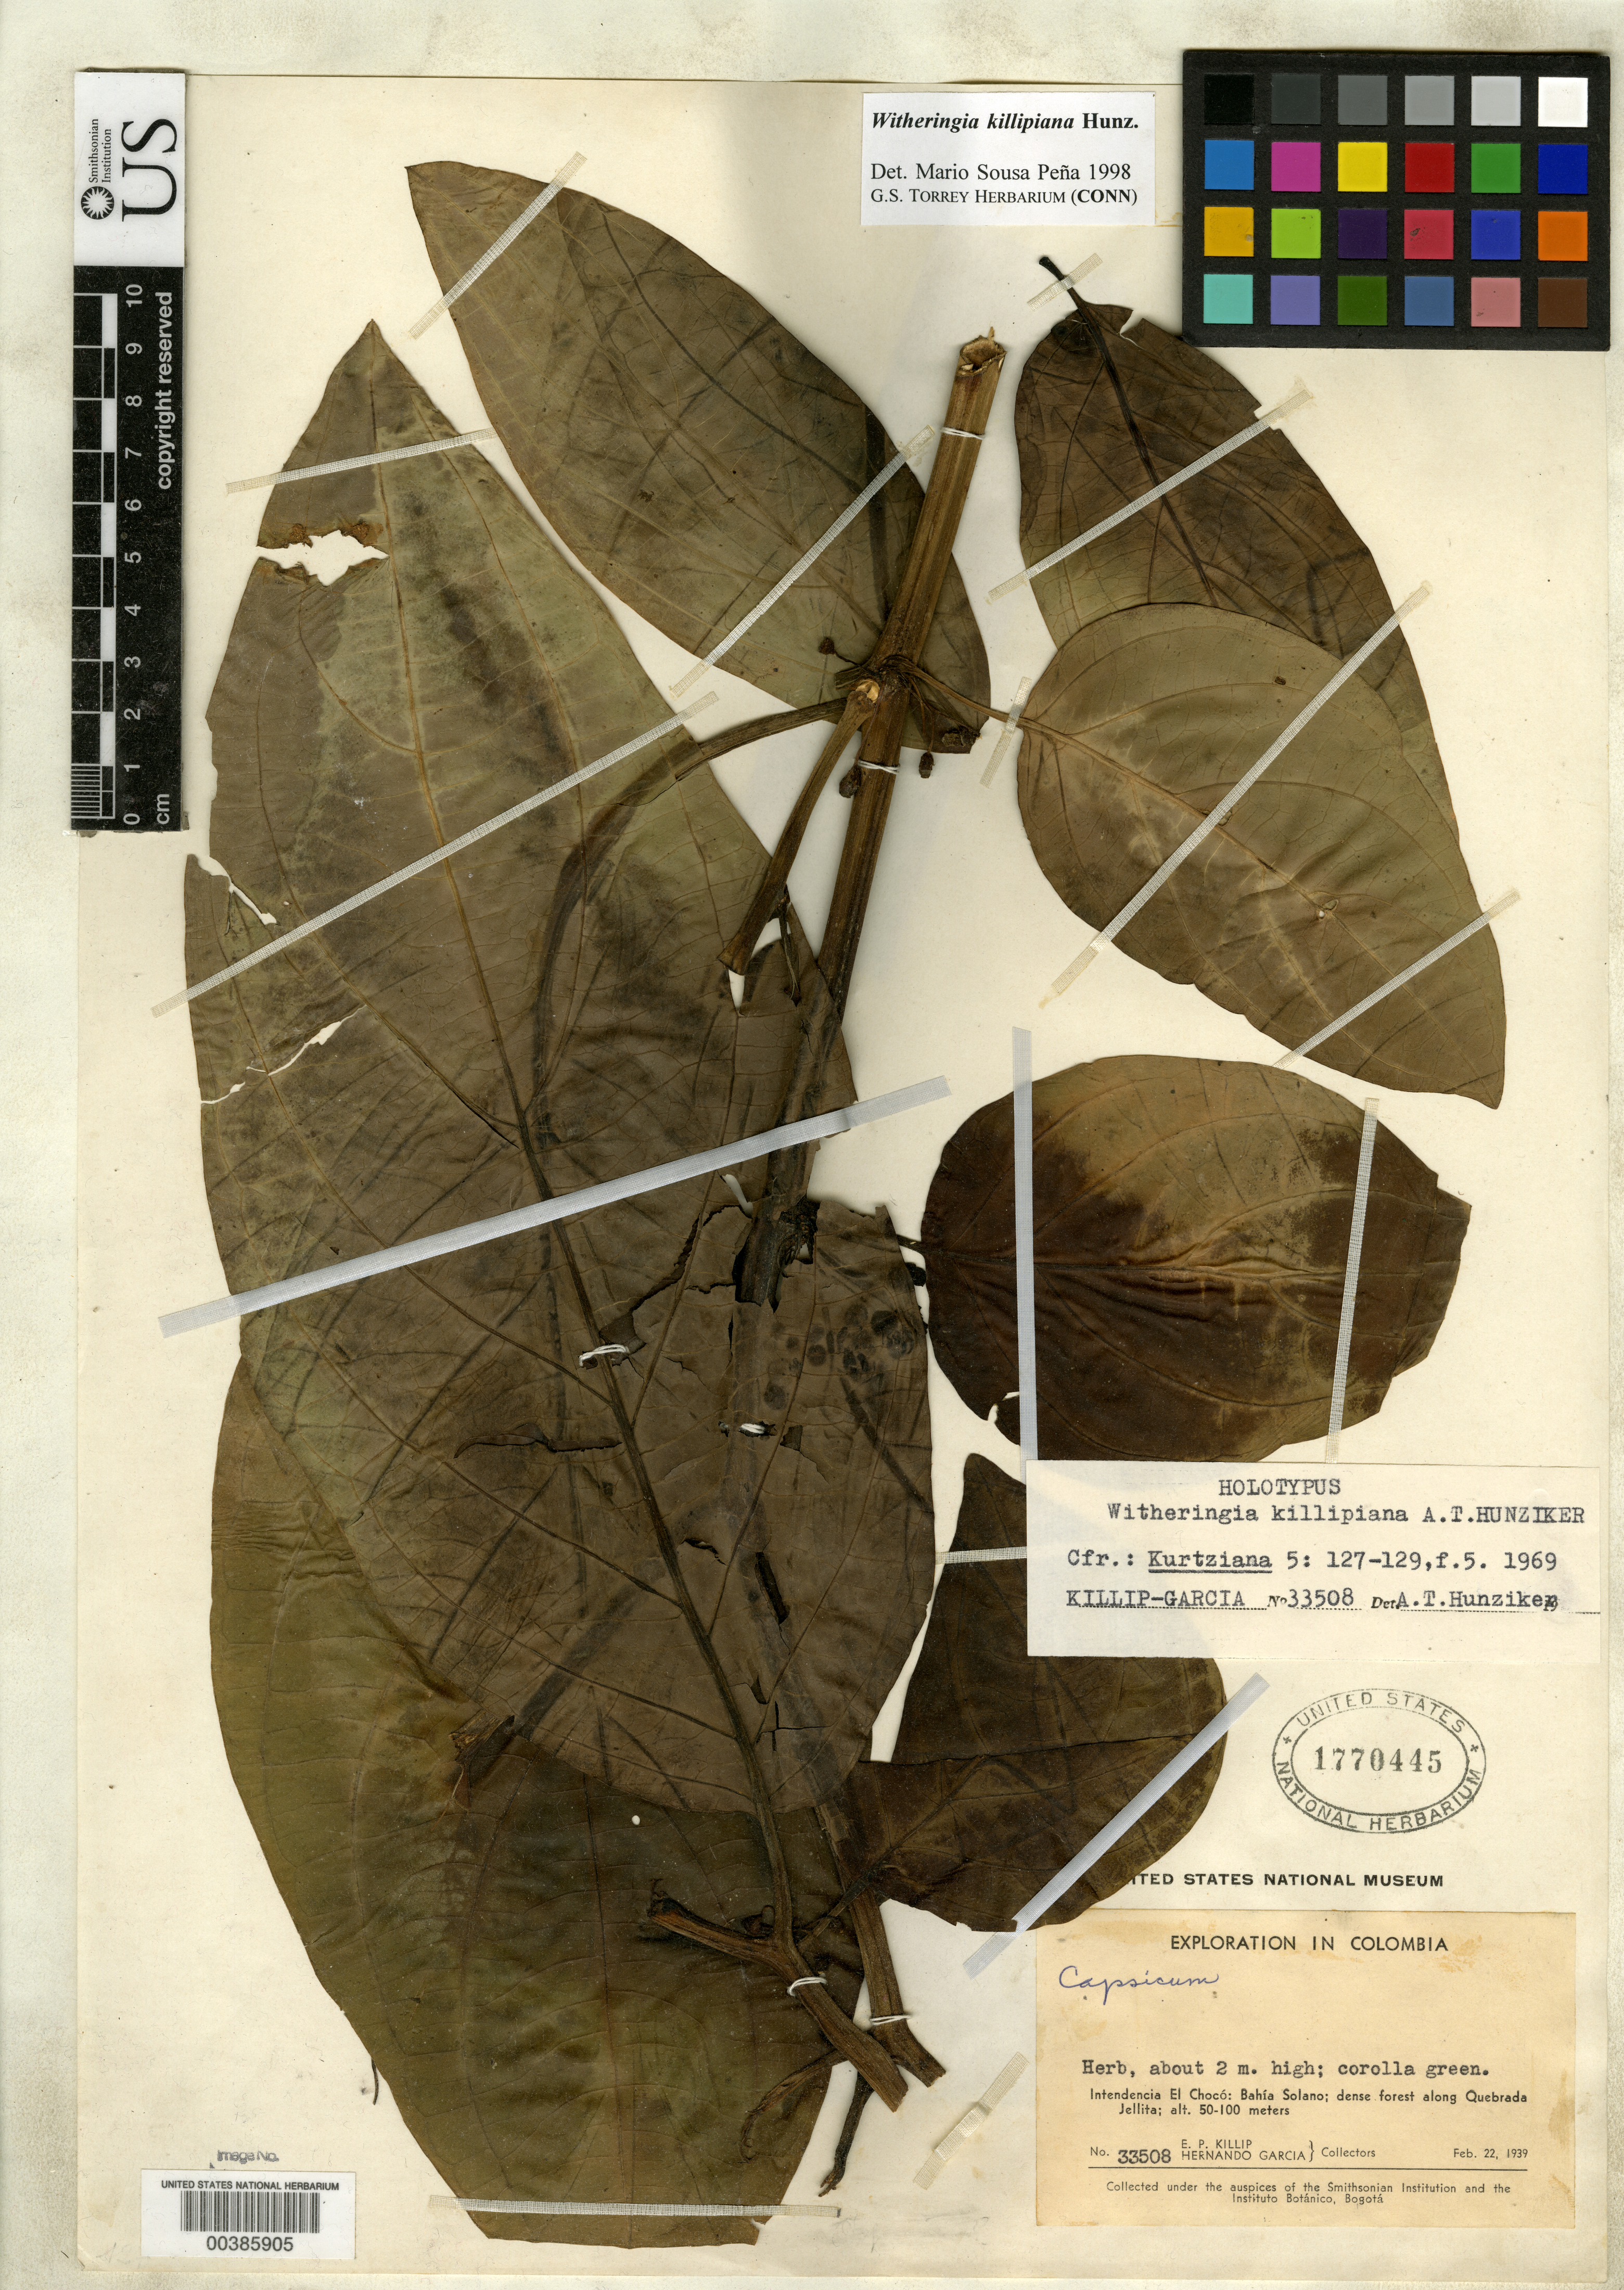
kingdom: Plantae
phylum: Tracheophyta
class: Magnoliopsida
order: Solanales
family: Solanaceae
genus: Witheringia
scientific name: Witheringia killipiana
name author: Hunz.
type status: Holotype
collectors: E. P. Killip & H. Garcia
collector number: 33508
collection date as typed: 22 Feb 1939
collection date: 1939-02-22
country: Colombia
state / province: Chocó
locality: Bahia Solano, along Quebrada JelLita.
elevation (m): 50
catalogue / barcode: US 1770445